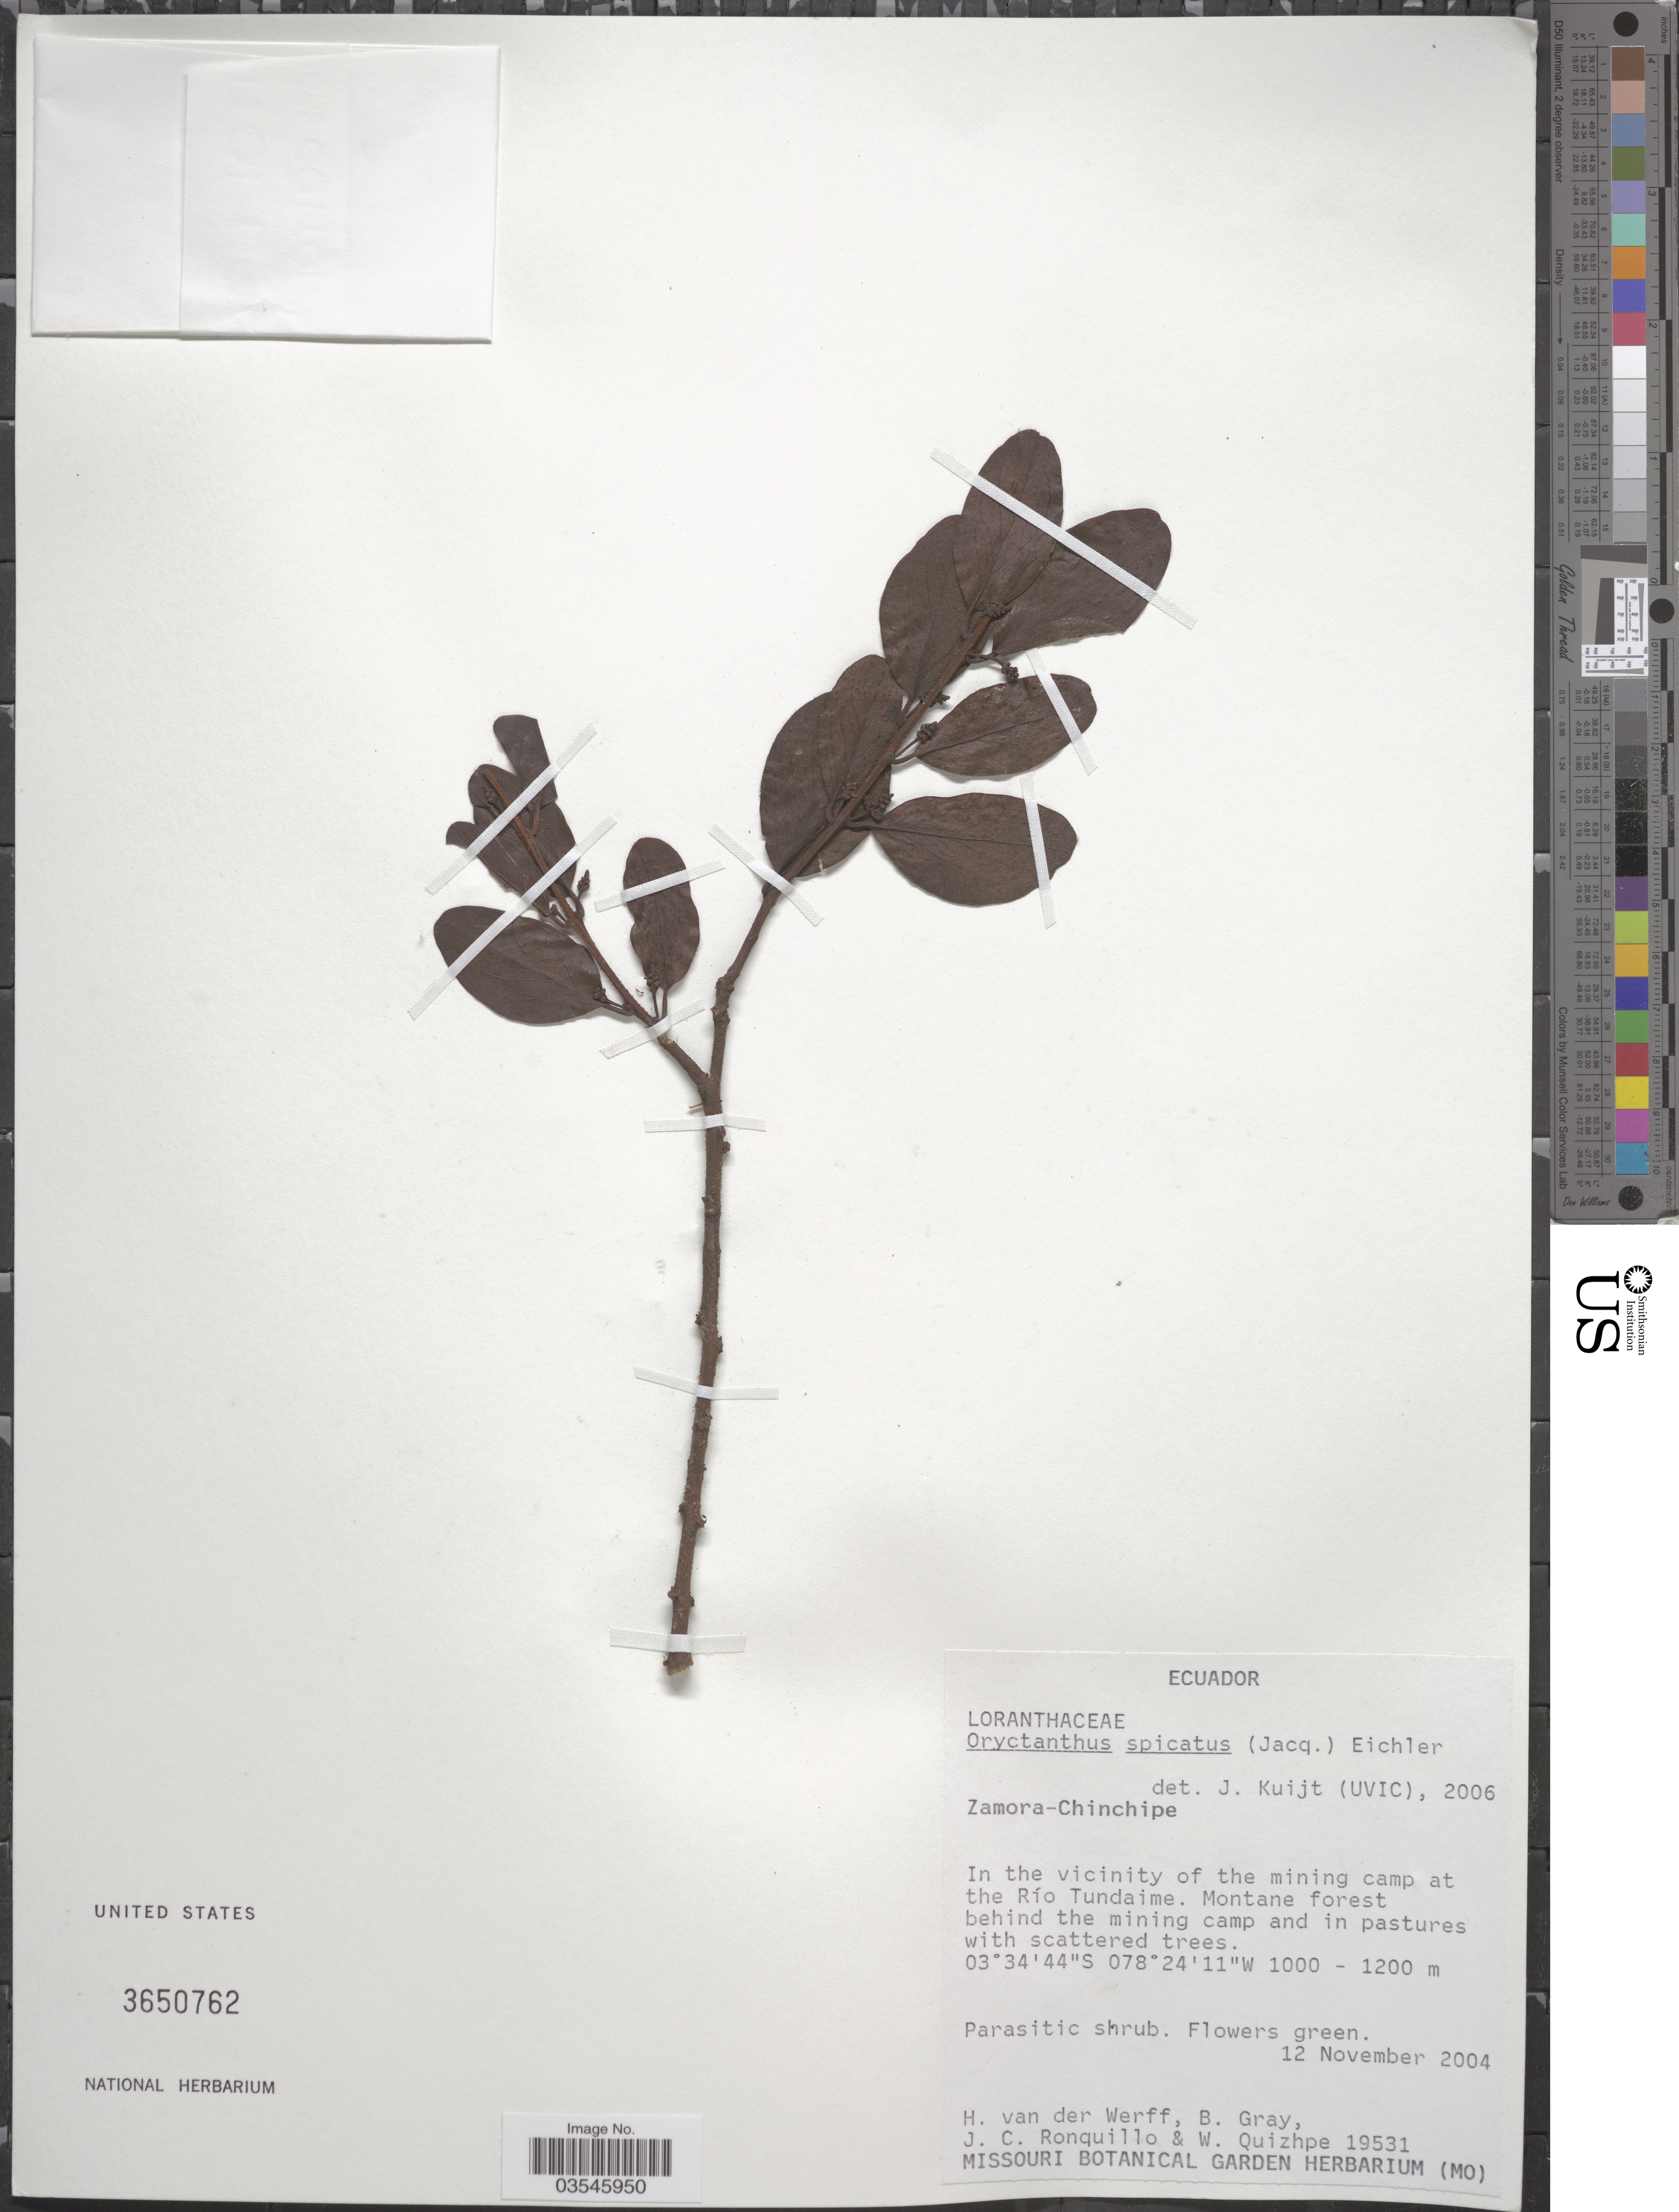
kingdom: Plantae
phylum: Tracheophyta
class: Magnoliopsida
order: Santalales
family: Loranthaceae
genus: Oryctanthus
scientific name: Oryctanthus spicatus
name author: (Jacq.) Eichler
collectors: H. van der Werff, B. Gray, J. Ronquillo & W. Quizhpe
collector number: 19531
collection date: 2004-11-12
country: Ecuador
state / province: Zamora-Chinchipe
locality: In the vicinity of the mining camp at the Río Tundaime.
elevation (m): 1000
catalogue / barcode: US 3650762